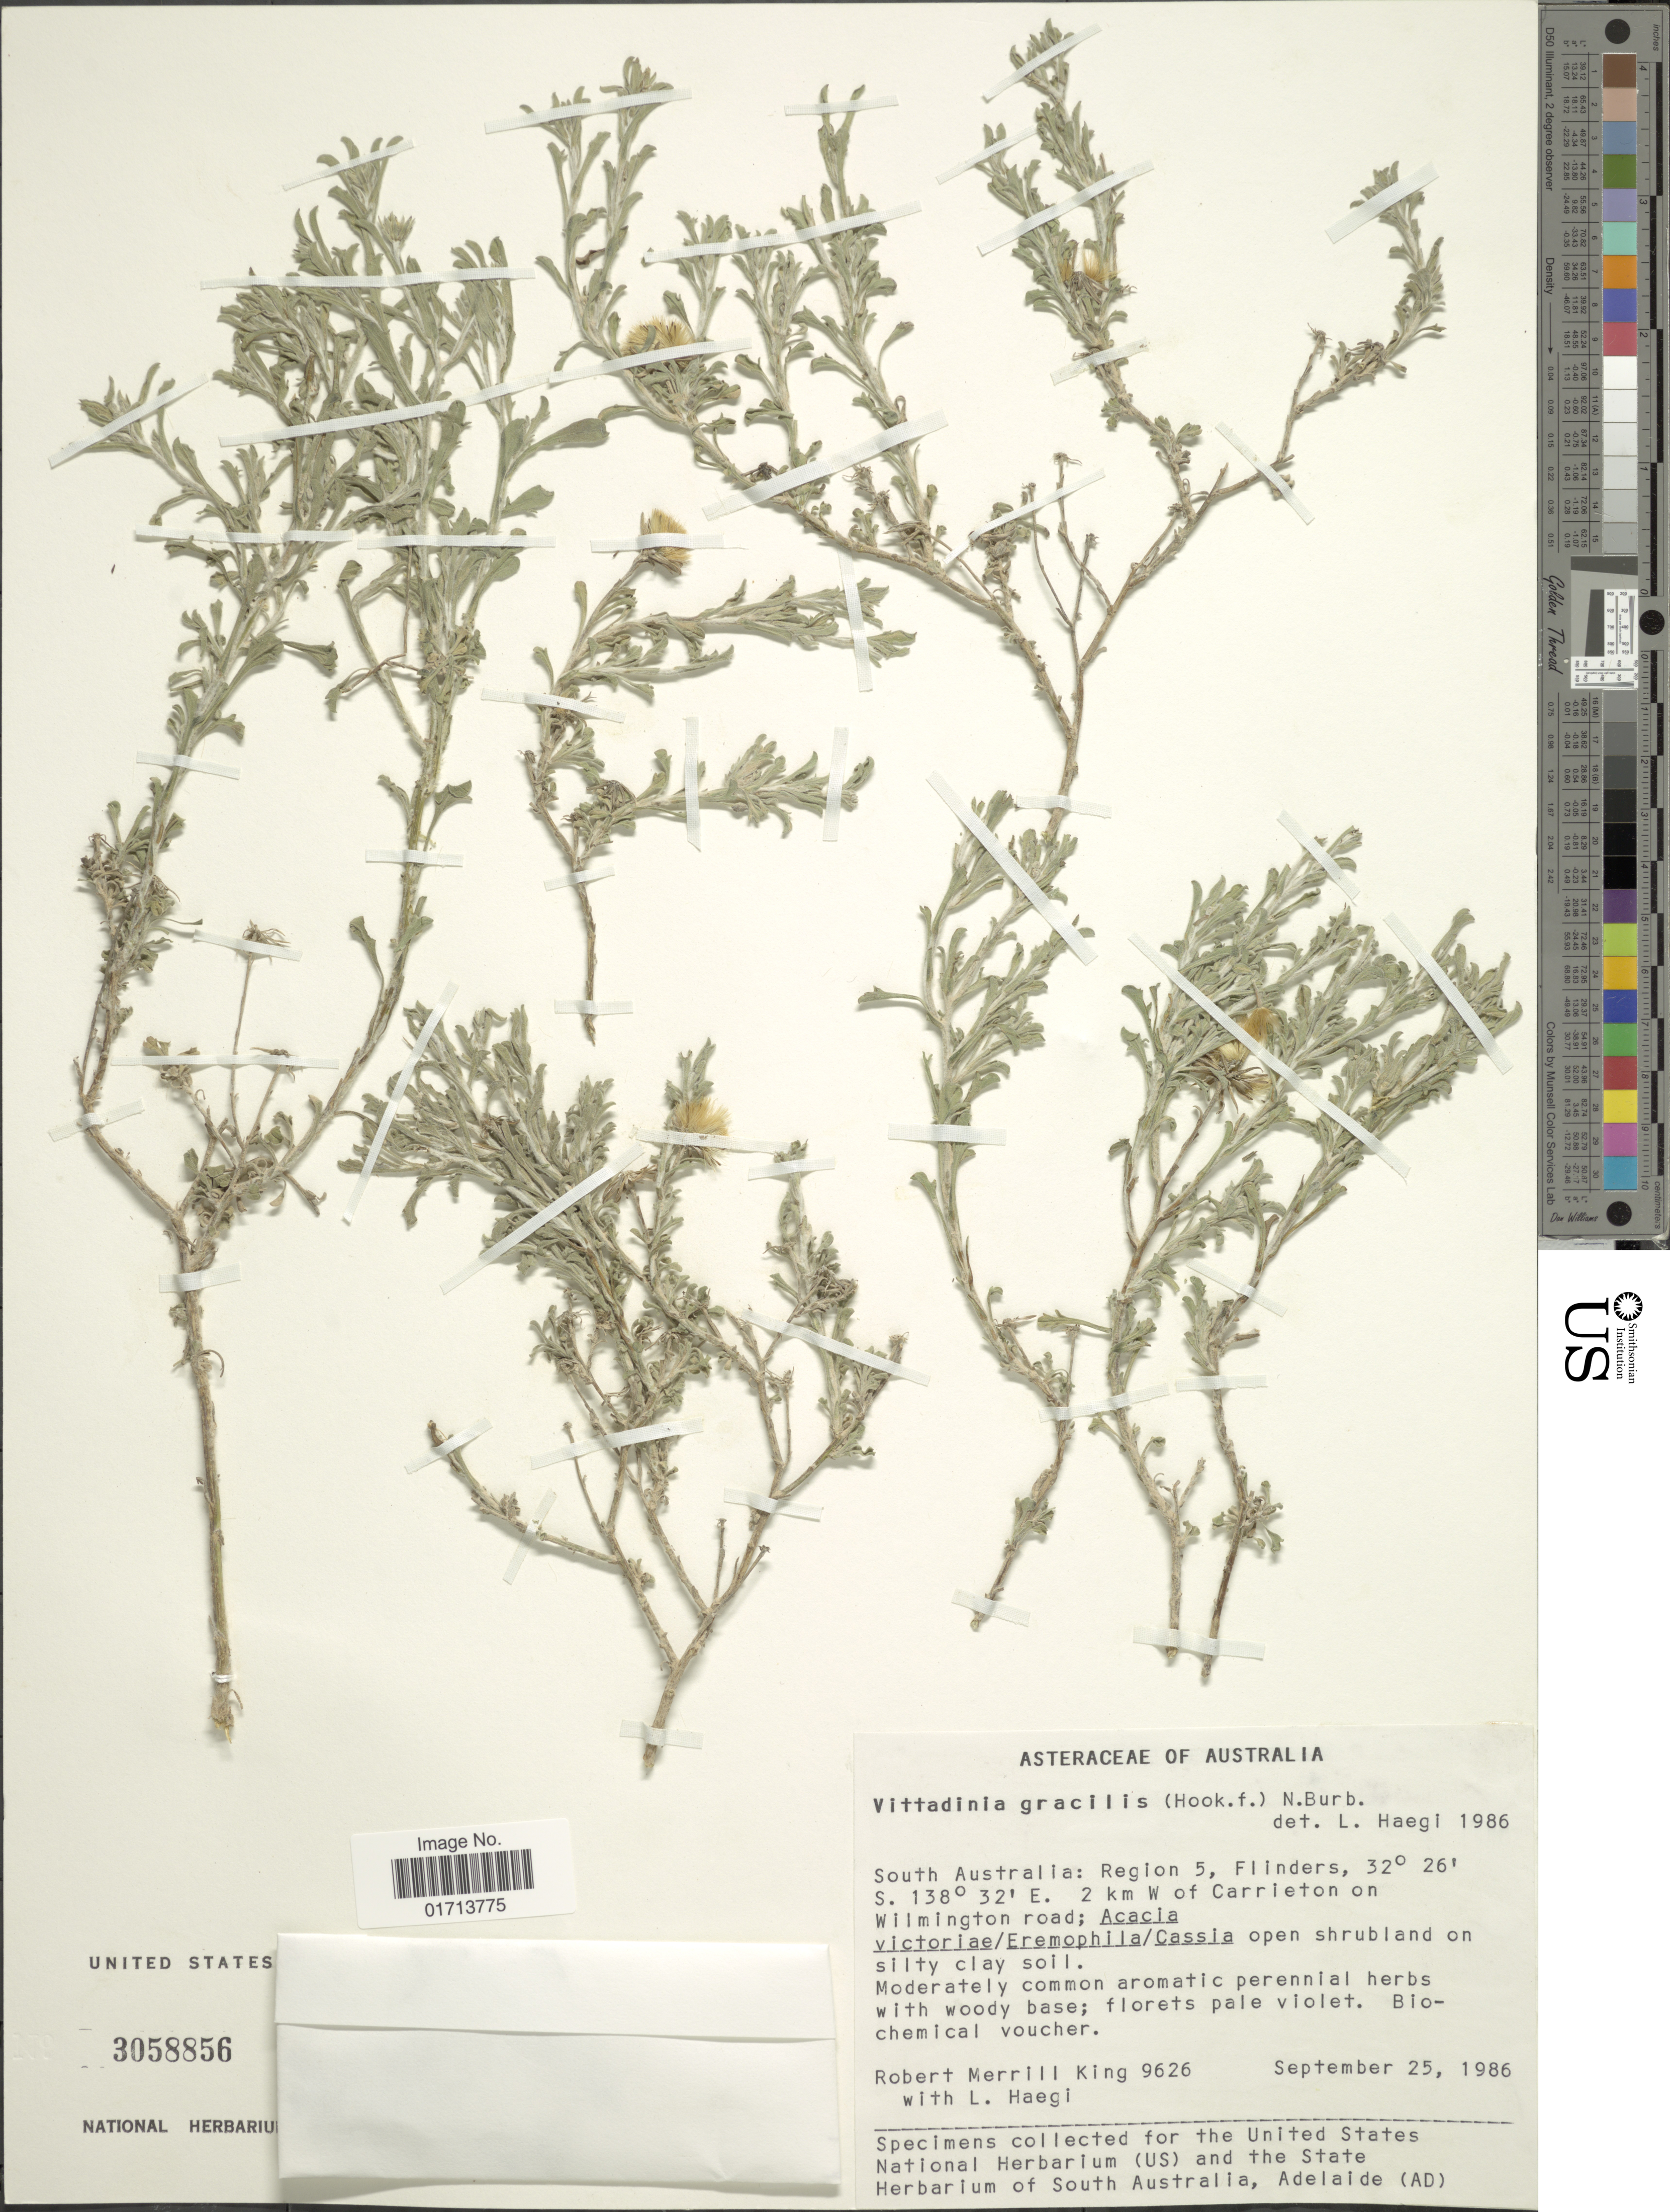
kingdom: Plantae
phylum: Tracheophyta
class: Magnoliopsida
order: Asterales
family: Asteraceae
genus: Vittadinia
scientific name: Vittadinia gracilis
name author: (Hook. f.) N.T. Burb.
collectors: R. M. King & L. Haegi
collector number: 9626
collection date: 1986-09-25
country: Australia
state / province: South Australia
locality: Region 5, Flinders, 2 km W of Carrieton on Wilmington road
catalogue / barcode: US 3058856